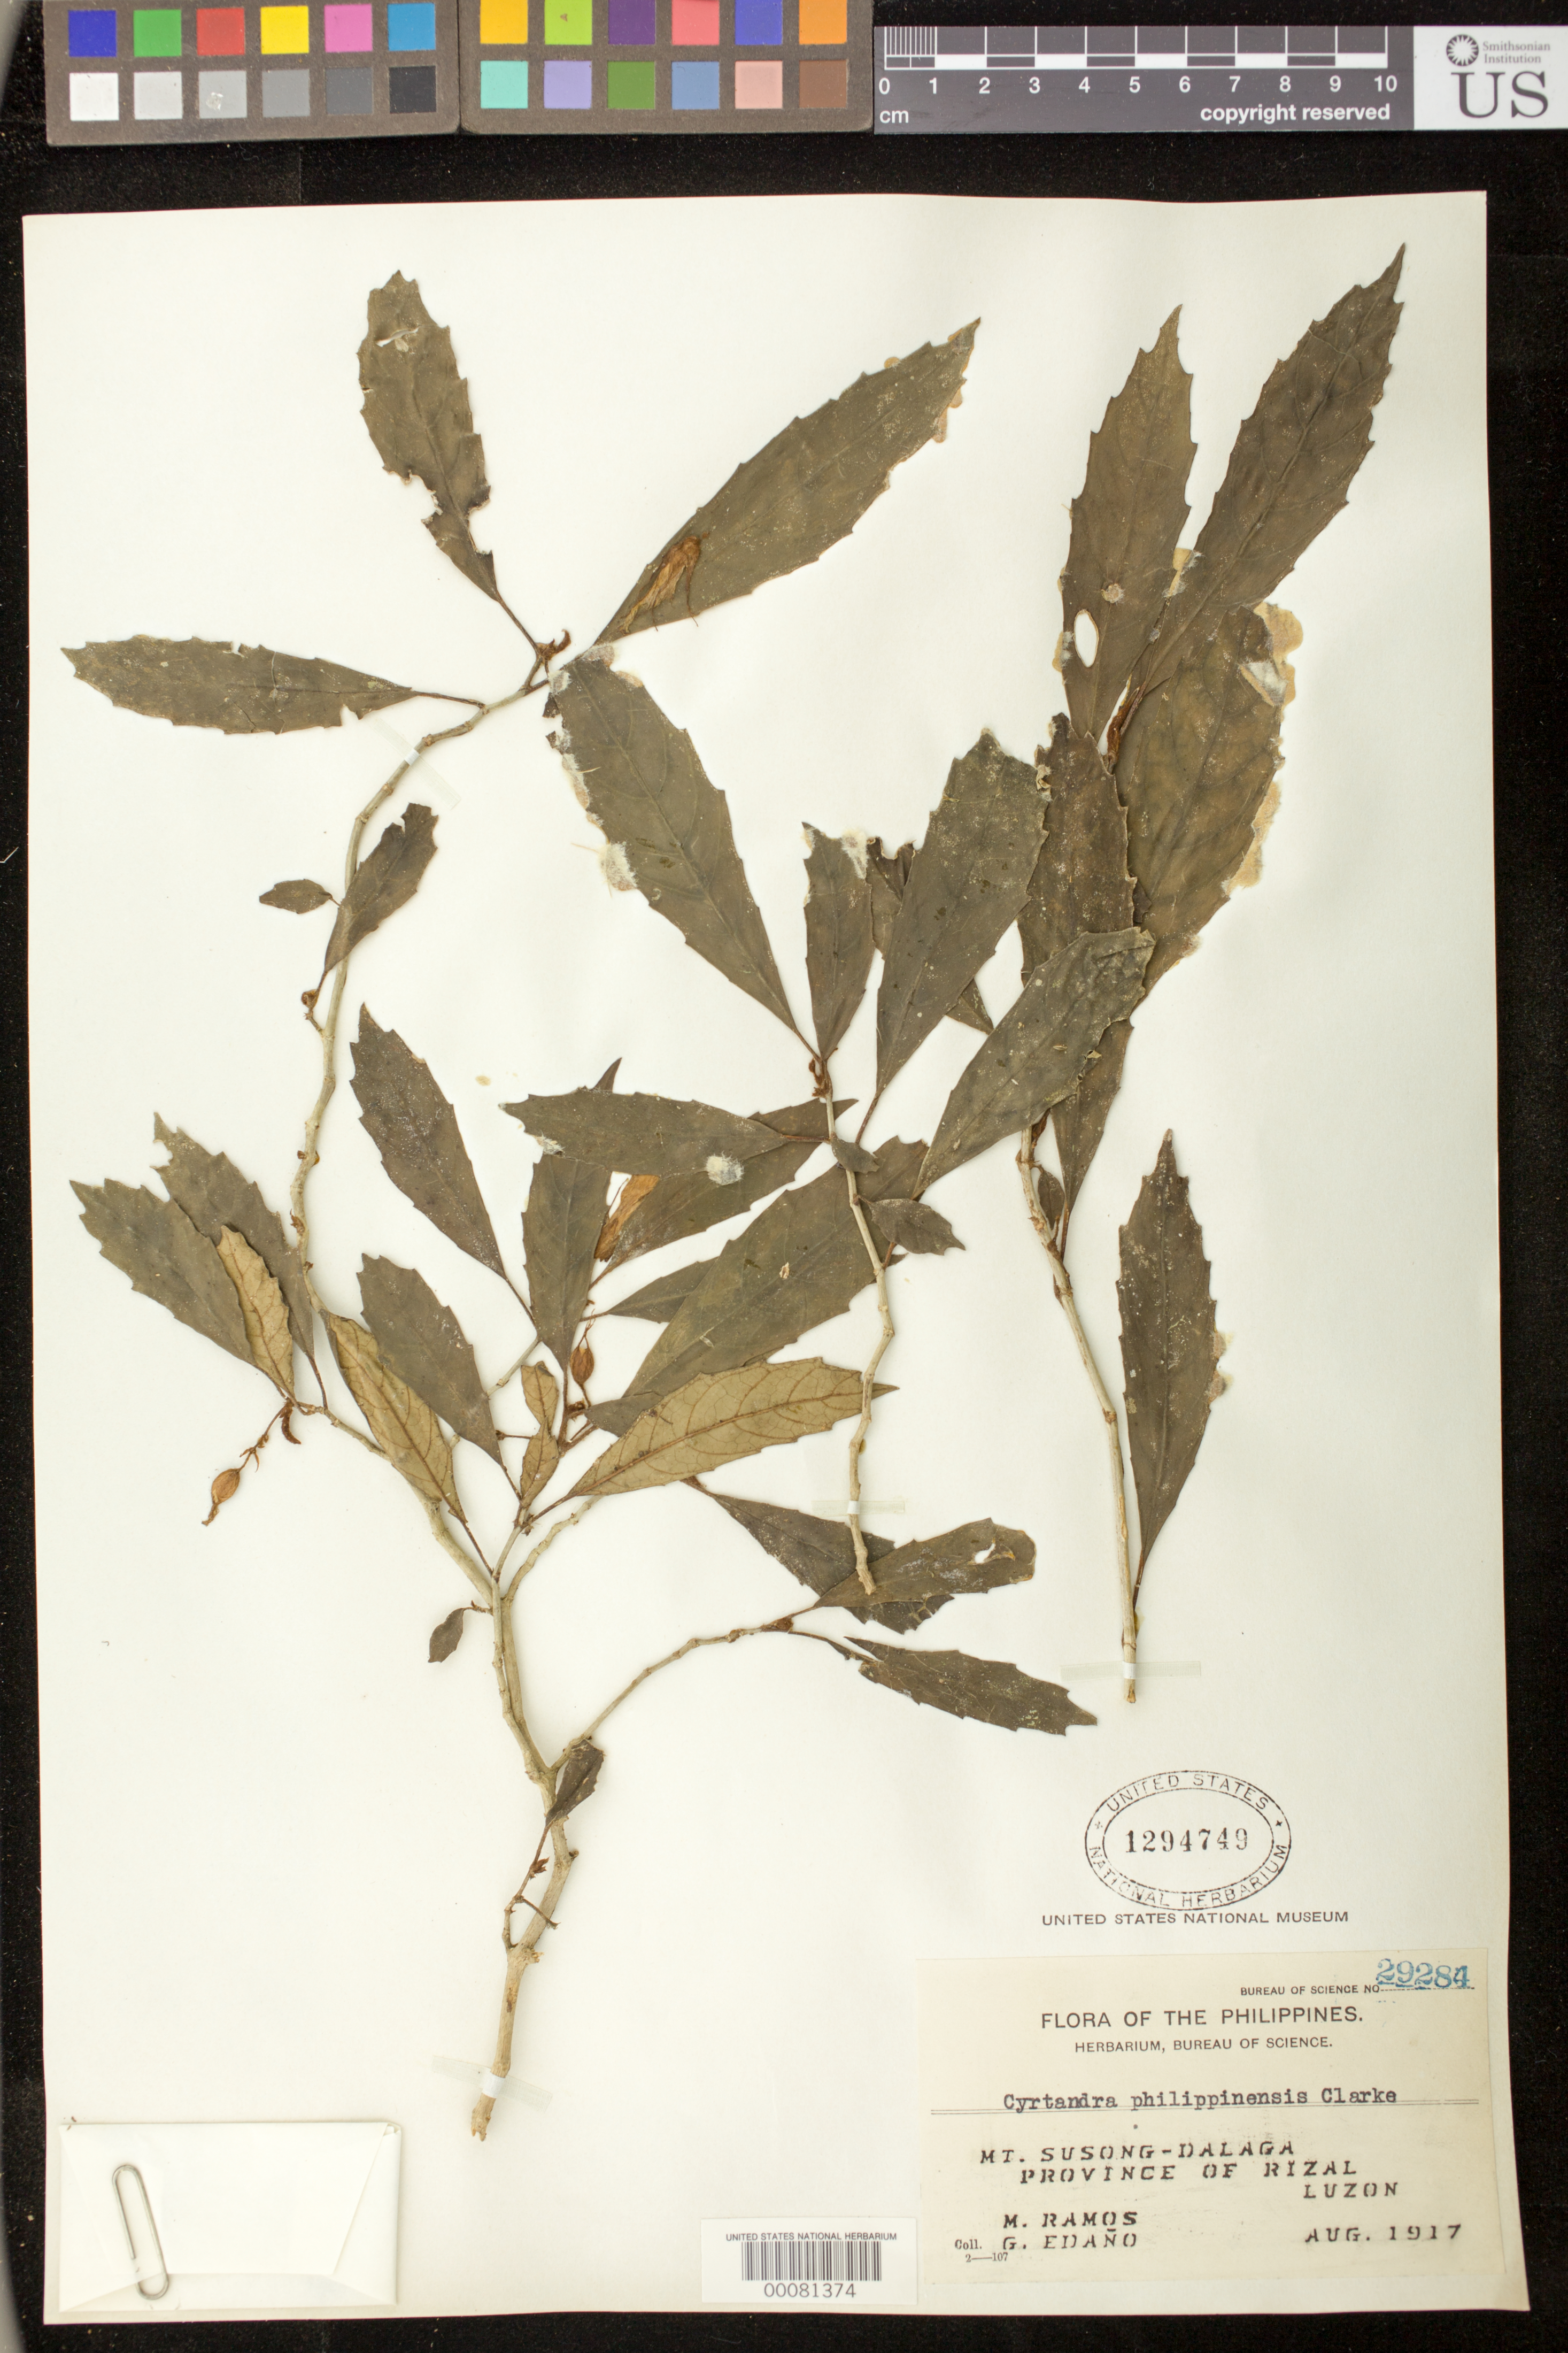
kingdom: Plantae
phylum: Tracheophyta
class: Magnoliopsida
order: Lamiales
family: Gesneriaceae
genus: Cyrtandra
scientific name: Cyrtandra incisa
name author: C.B. Clarke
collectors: M. Ramos & G. Edaño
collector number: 29284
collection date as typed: Aug 1917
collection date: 1917-08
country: Philippines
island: Luzon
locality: Rizal, Mt susong-dalaga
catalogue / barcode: US 1294749